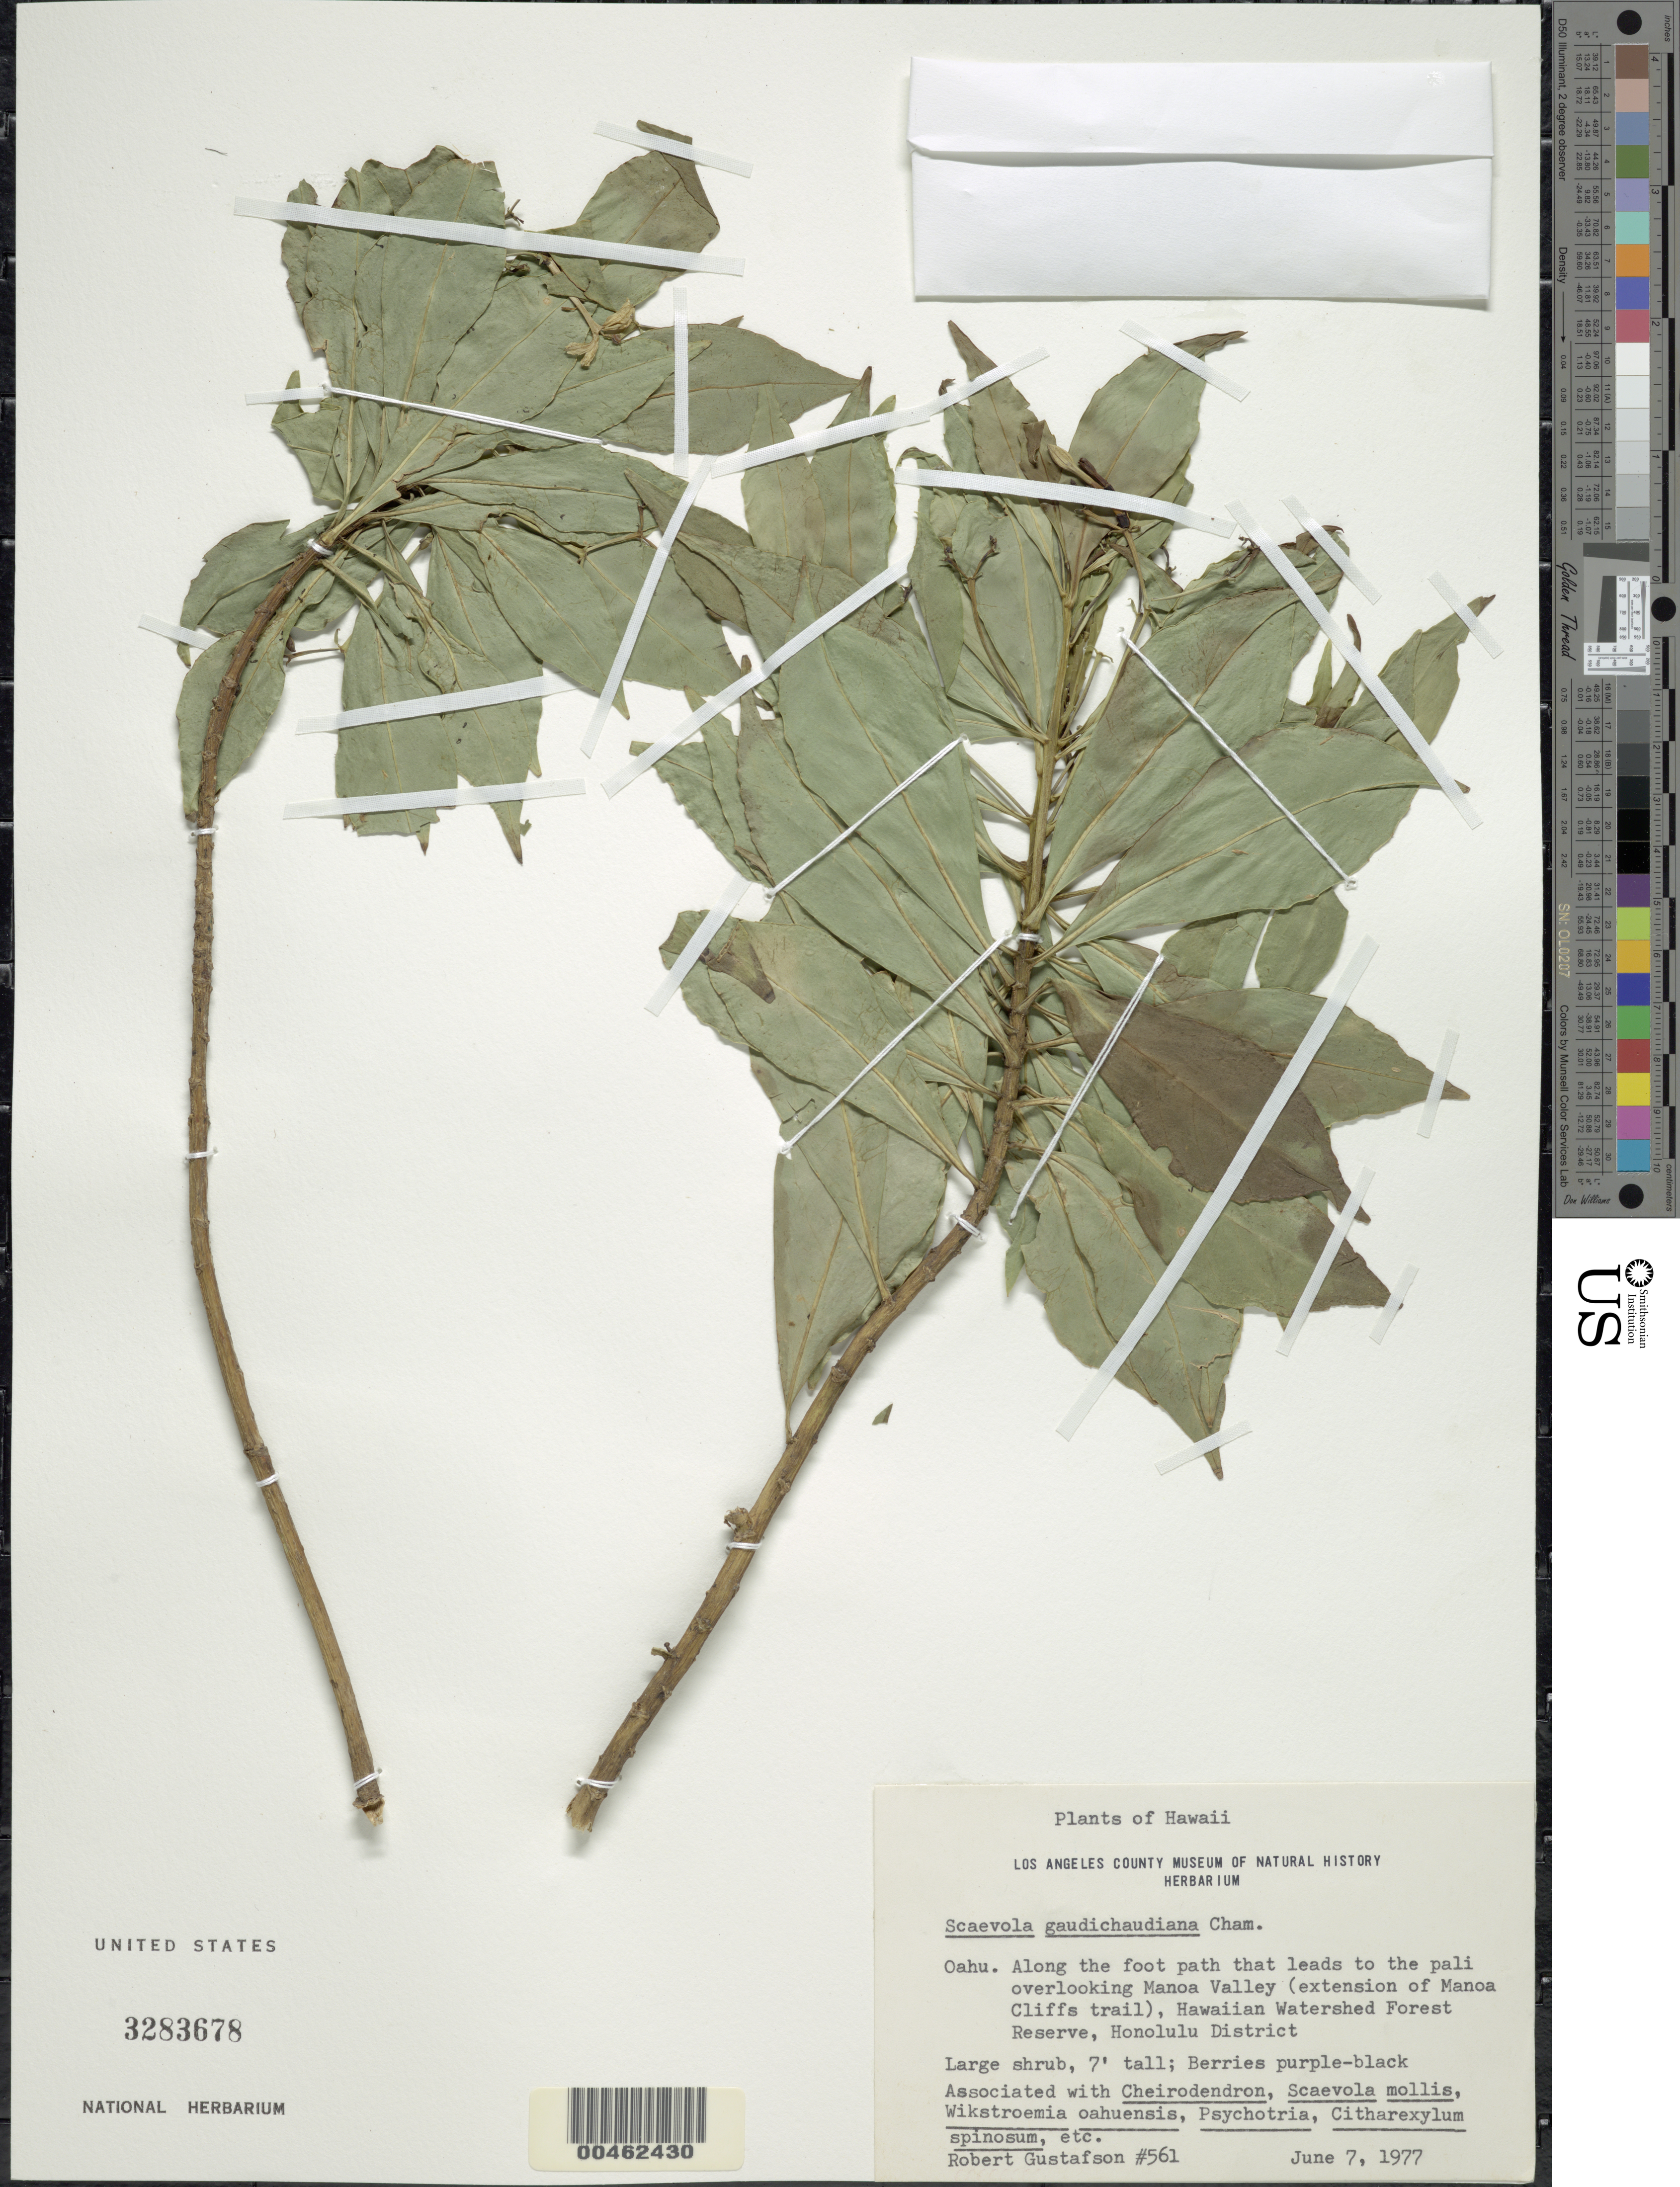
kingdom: Plantae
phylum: Tracheophyta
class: Magnoliopsida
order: Asterales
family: Goodeniaceae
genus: Scaevola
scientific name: Scaevola gaudichaudiana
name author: Cham.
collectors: R. Gustafson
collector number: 561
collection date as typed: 7 Jun 1977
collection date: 1977-06-07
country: United States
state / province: Hawaii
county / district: Honolulu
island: Oahu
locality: overlooking Manoa Valley, extension of Manoa Cliffs Trail, Hawaiian Watershed For Res, Honolulu Dist., along foot path that l...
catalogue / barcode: US 3283678